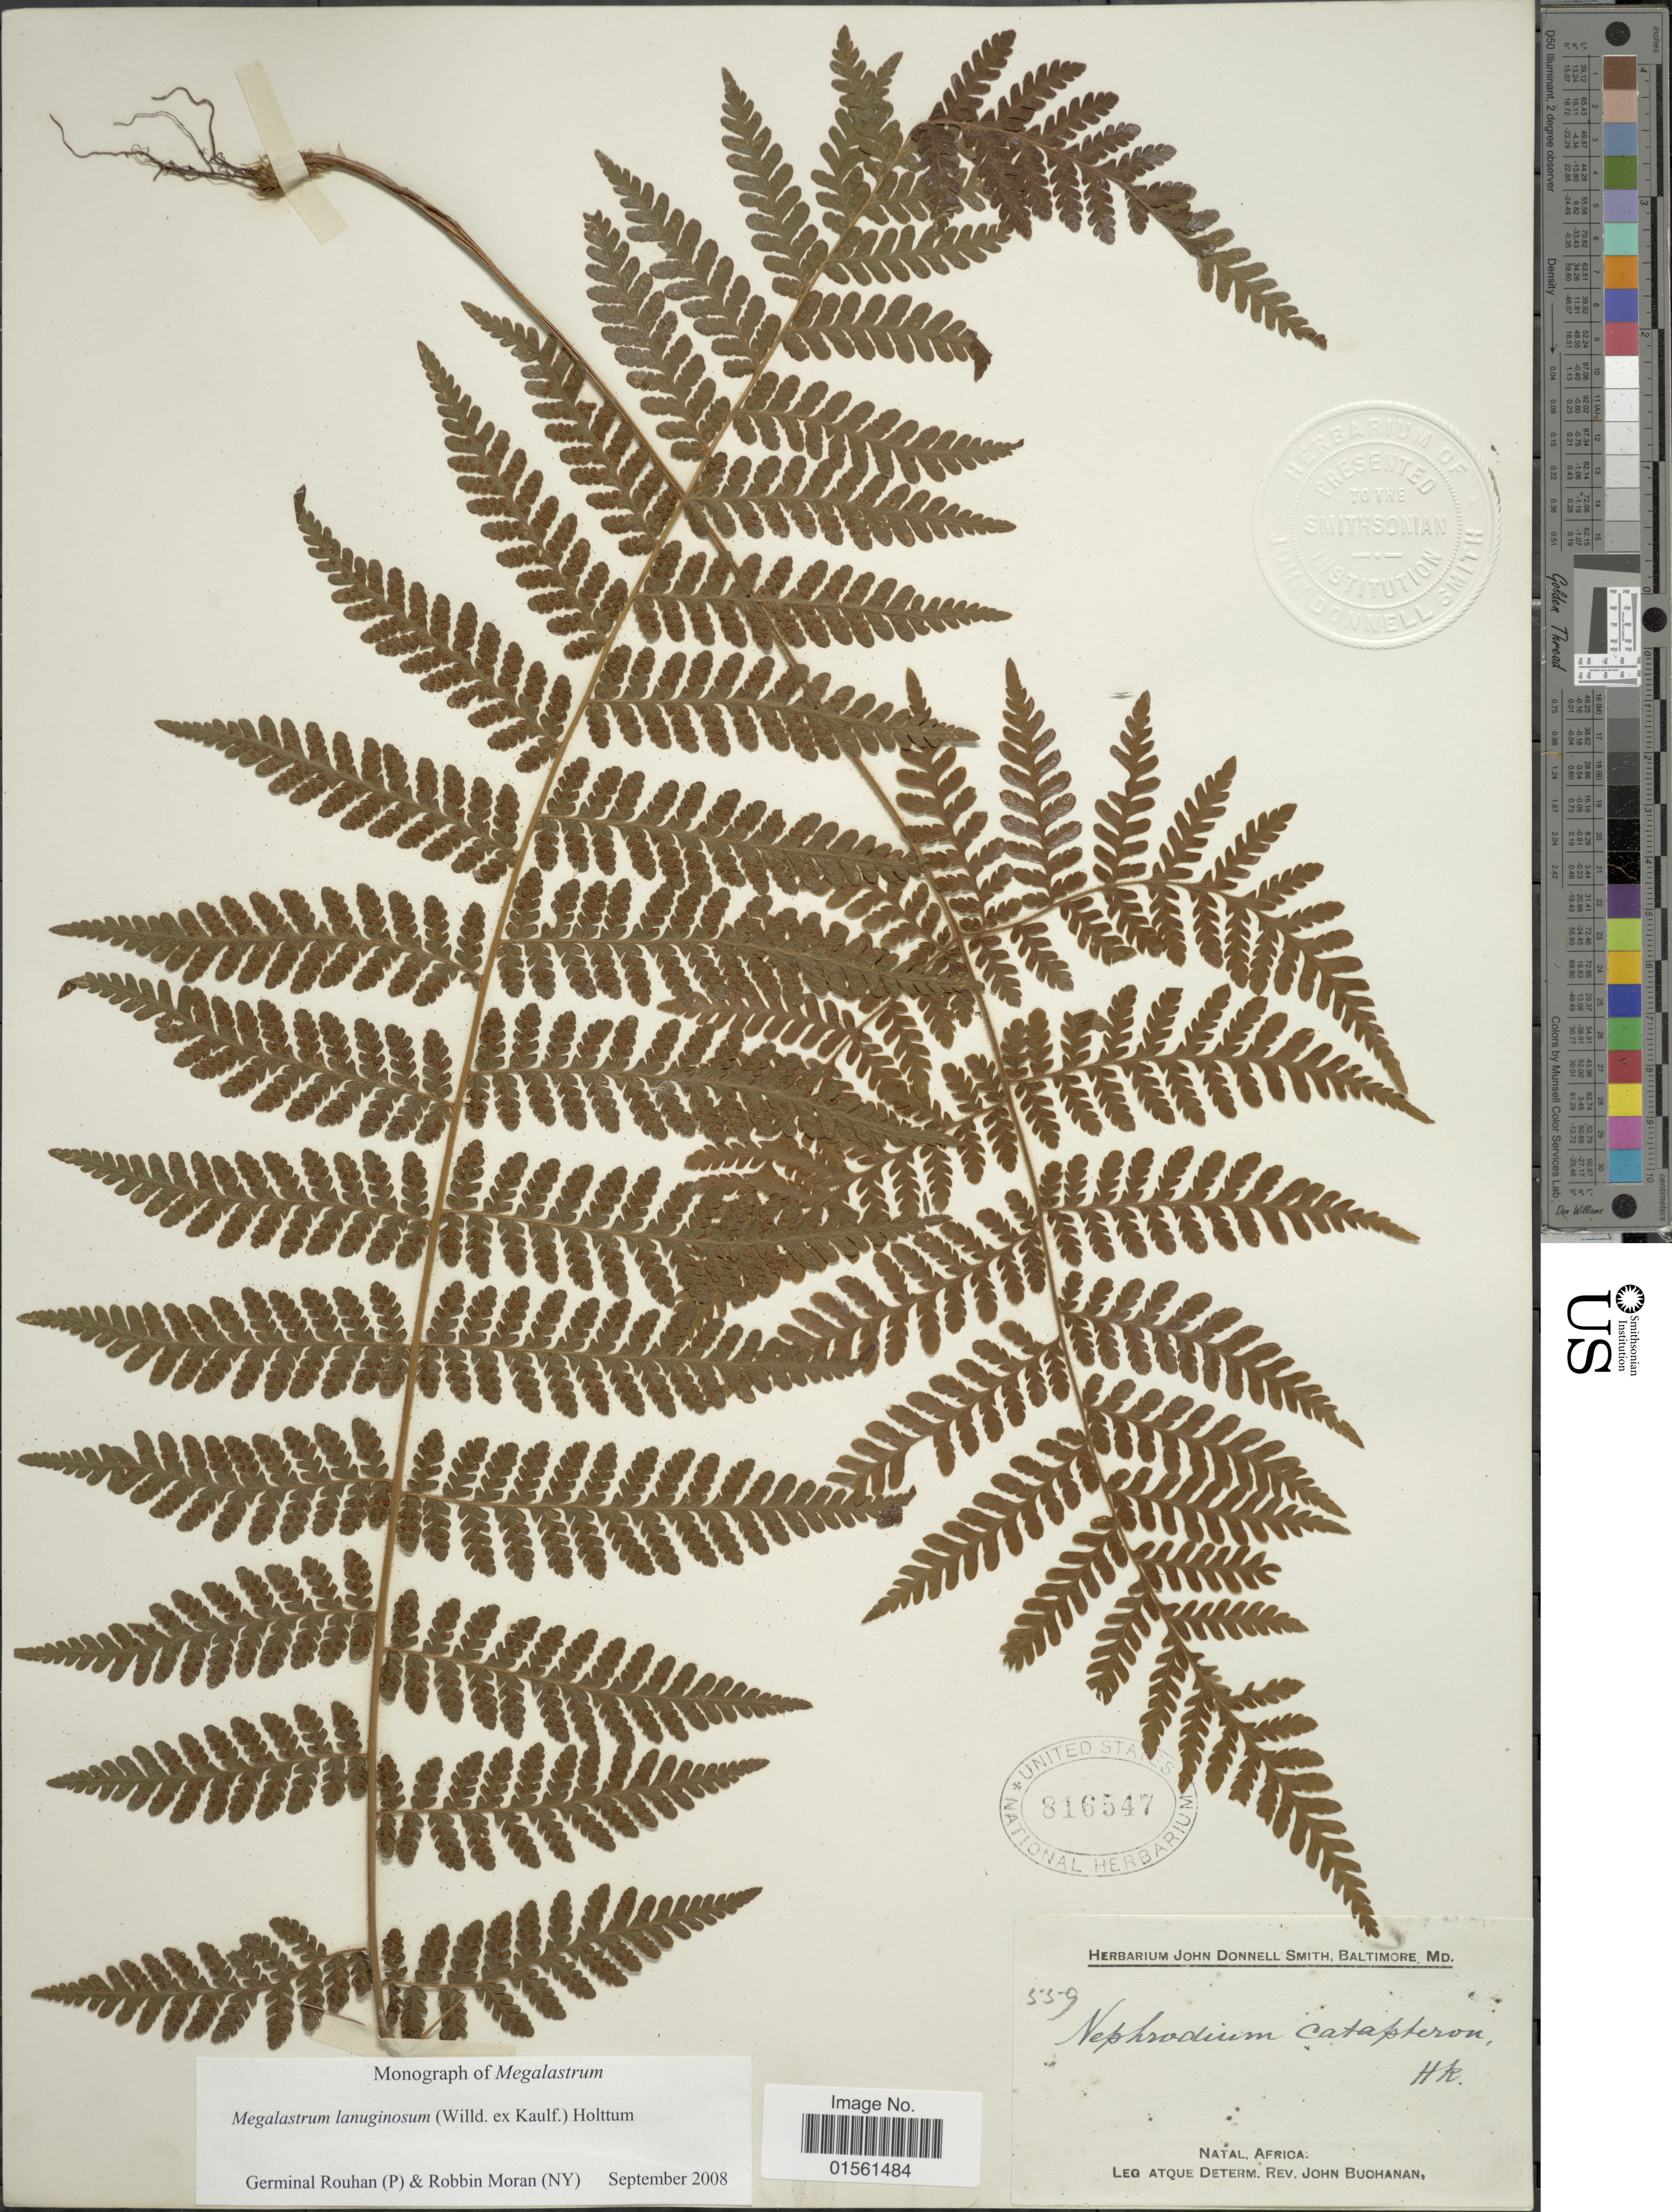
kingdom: Plantae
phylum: Tracheophyta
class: Polypodiopsida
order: Polypodiales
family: Dryopteridaceae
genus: Megalastrum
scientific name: Megalastrum lanuginosum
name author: (Kaulf.) Holttum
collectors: J. Buchanan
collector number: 559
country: South Africa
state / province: KwaZulu-Natal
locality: Natal, Africa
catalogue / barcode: US 816547